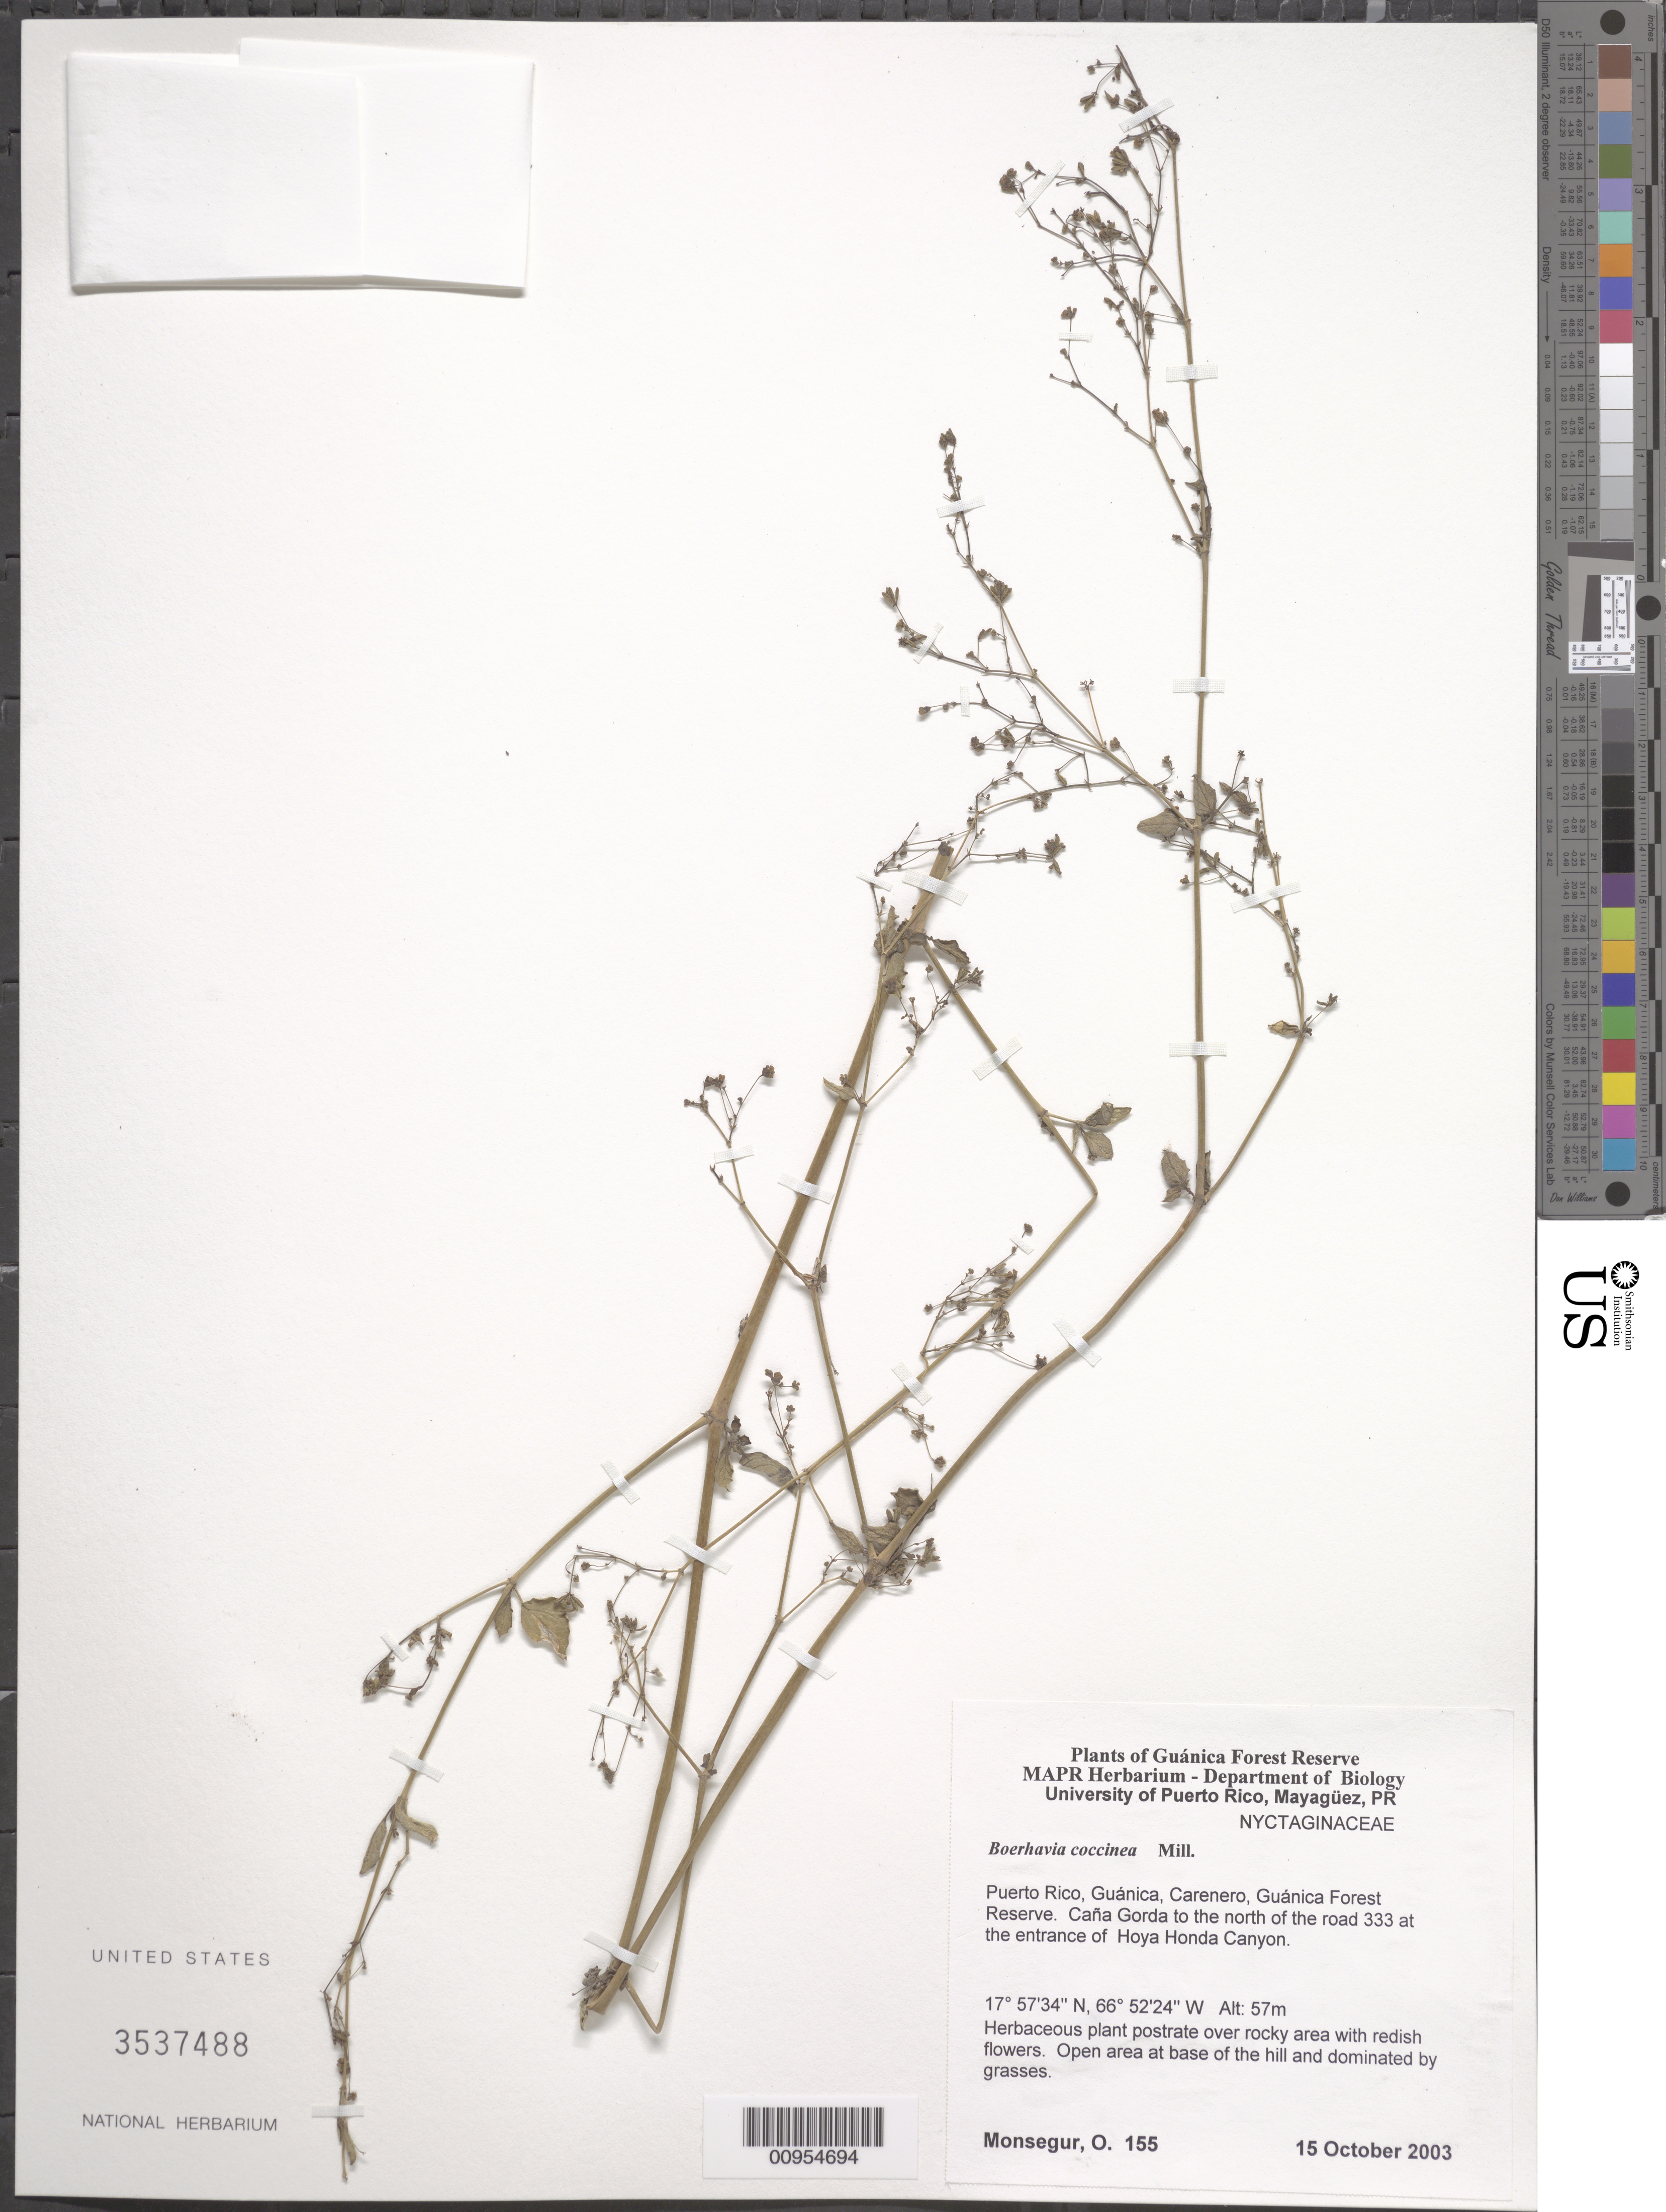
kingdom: Plantae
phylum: Tracheophyta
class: Magnoliopsida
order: Caryophyllales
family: Nyctaginaceae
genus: Boerhavia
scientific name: Boerhavia coccinea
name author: Mill.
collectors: O. Monsegur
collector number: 155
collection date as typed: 15 Oct 2003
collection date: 2003-10-15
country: Puerto Rico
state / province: Guánica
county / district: Carenero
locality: Guánica Forest Reserve. Caña Gorda to the north of the road 333 at the entrance of Hoya Honda Canyon.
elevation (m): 57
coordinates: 17.57335, 66.52239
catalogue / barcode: US 3537488